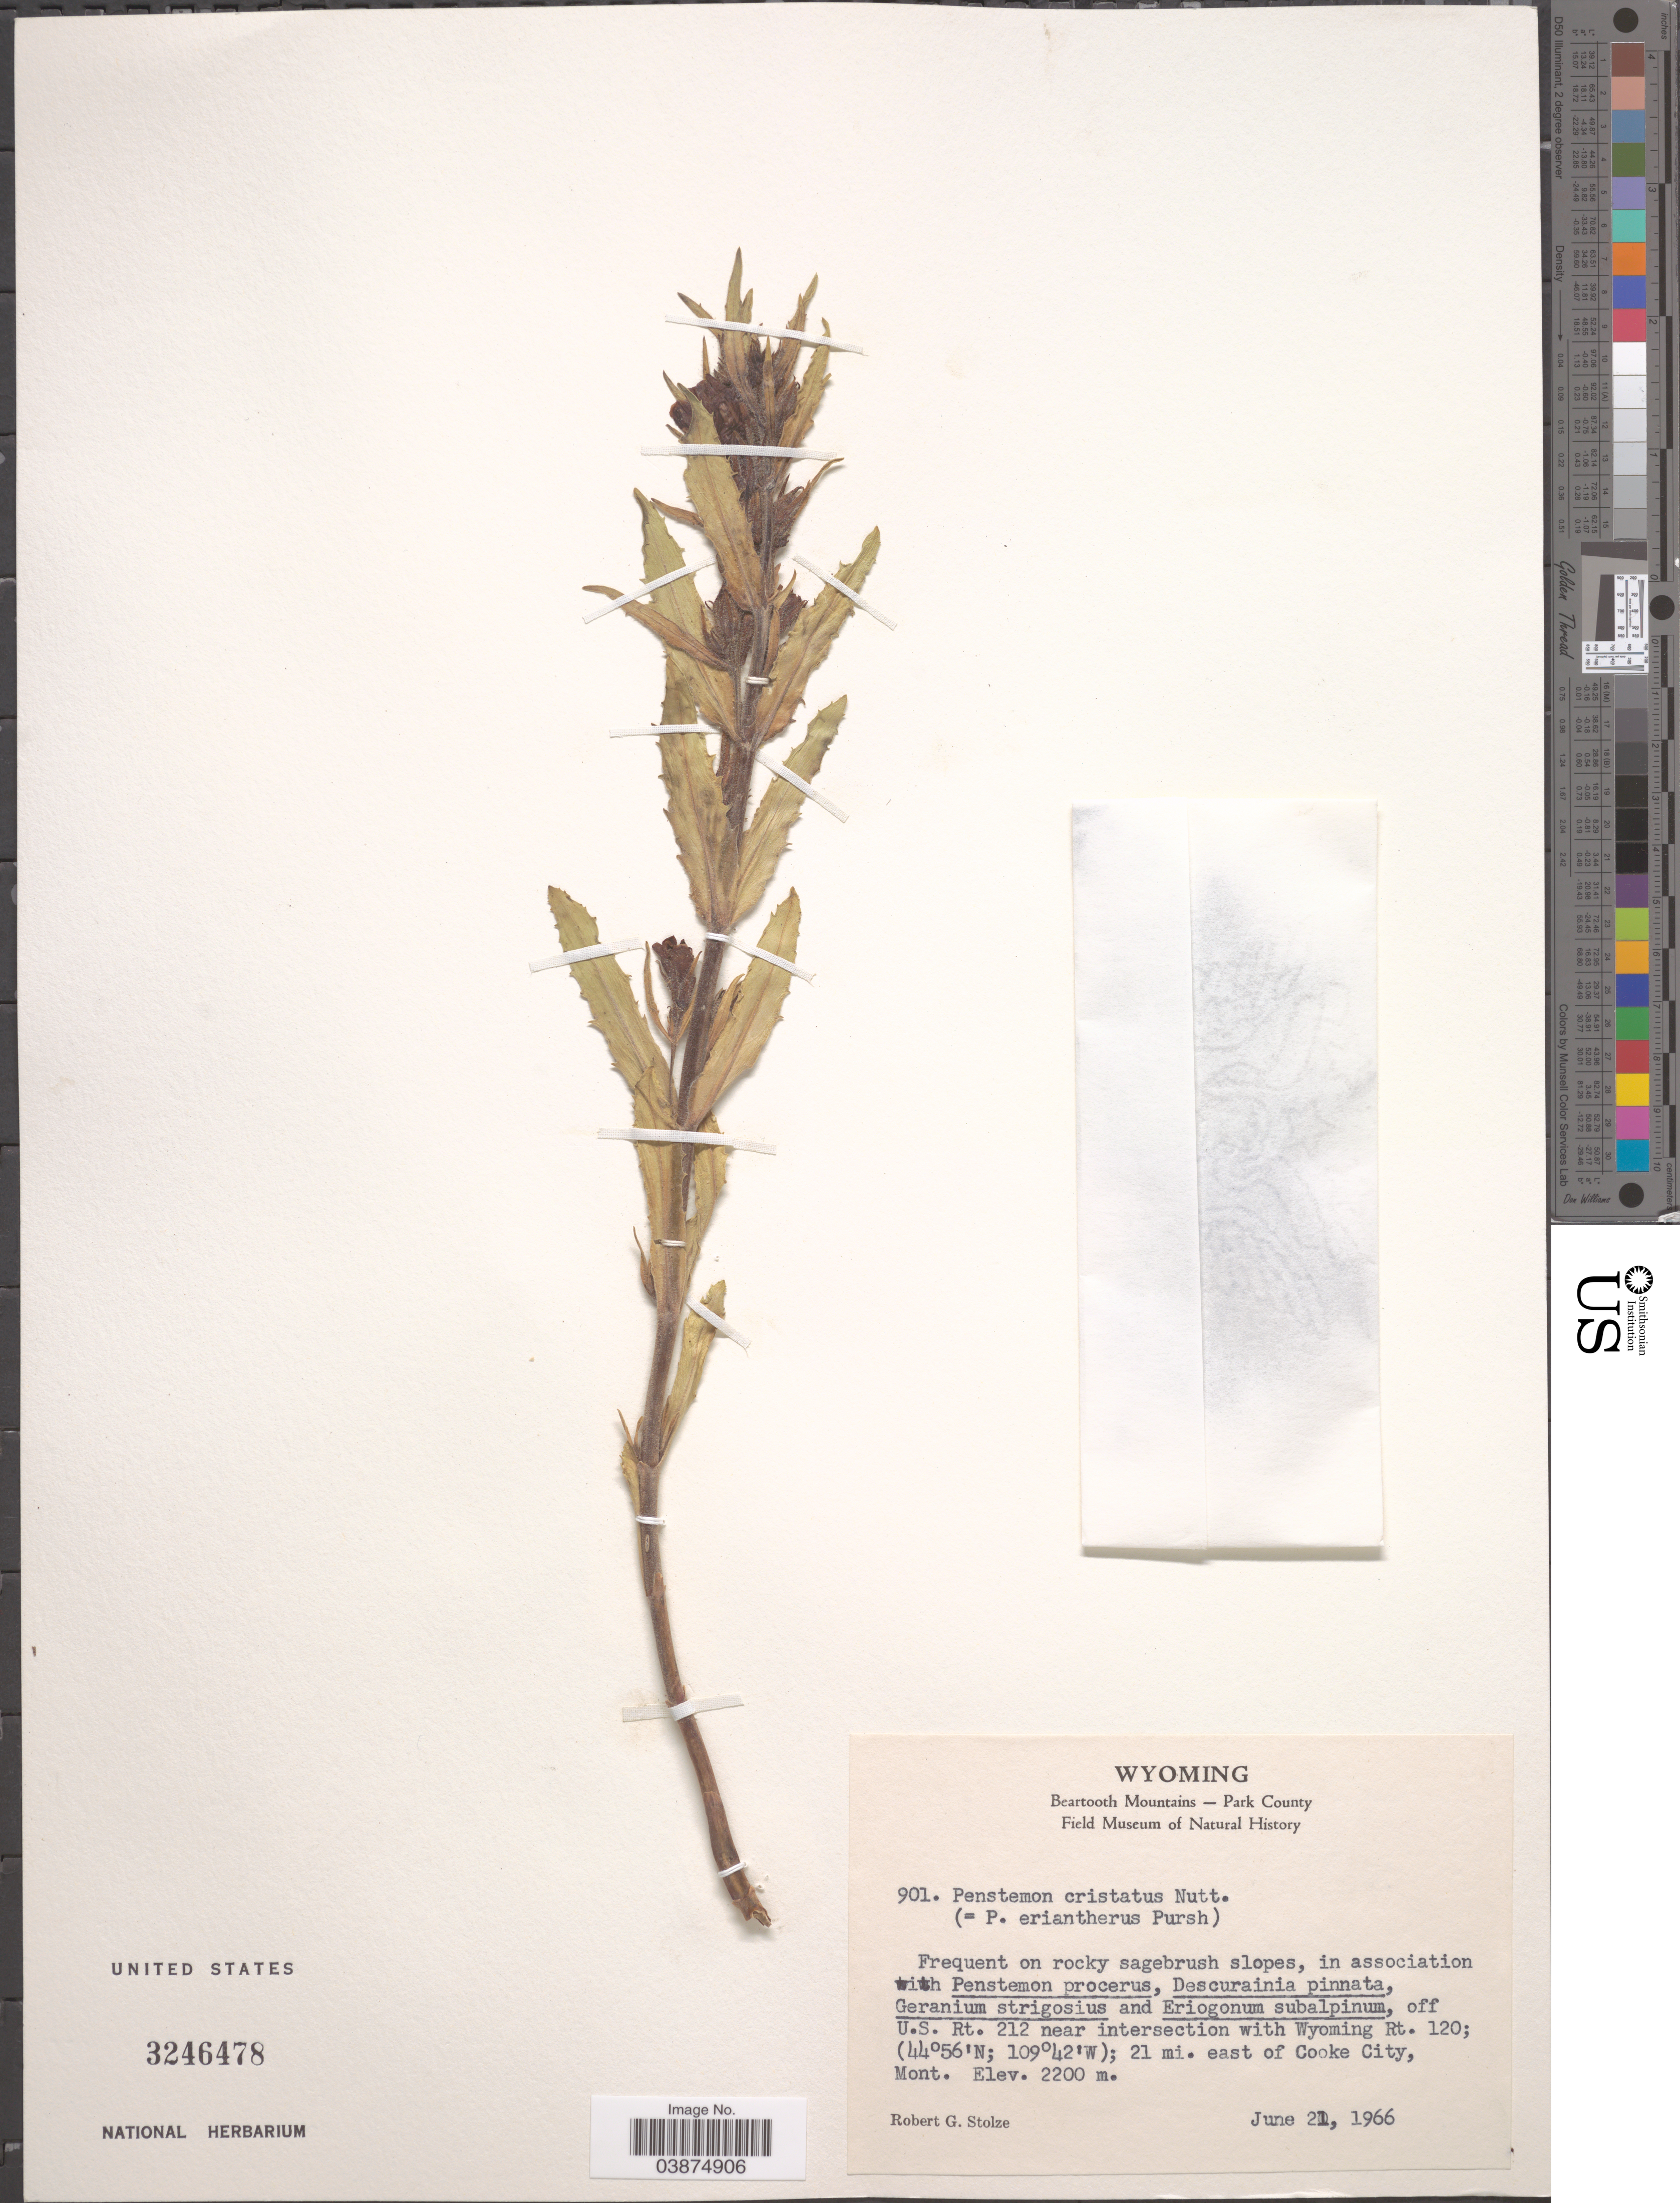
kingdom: Plantae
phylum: Tracheophyta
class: Magnoliopsida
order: Lamiales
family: Plantaginaceae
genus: Penstemon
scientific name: Penstemon eriantherus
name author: Pursh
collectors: R. G. Stolze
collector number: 901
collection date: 1966-06-21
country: United States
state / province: Wyoming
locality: Beartooth Mountains - Park County. Off U.S. Rt. 212 near intersection with Wyoming Rt. 120; 21 mi. east of Cooke City, Mont.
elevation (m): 2200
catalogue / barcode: US 3246478